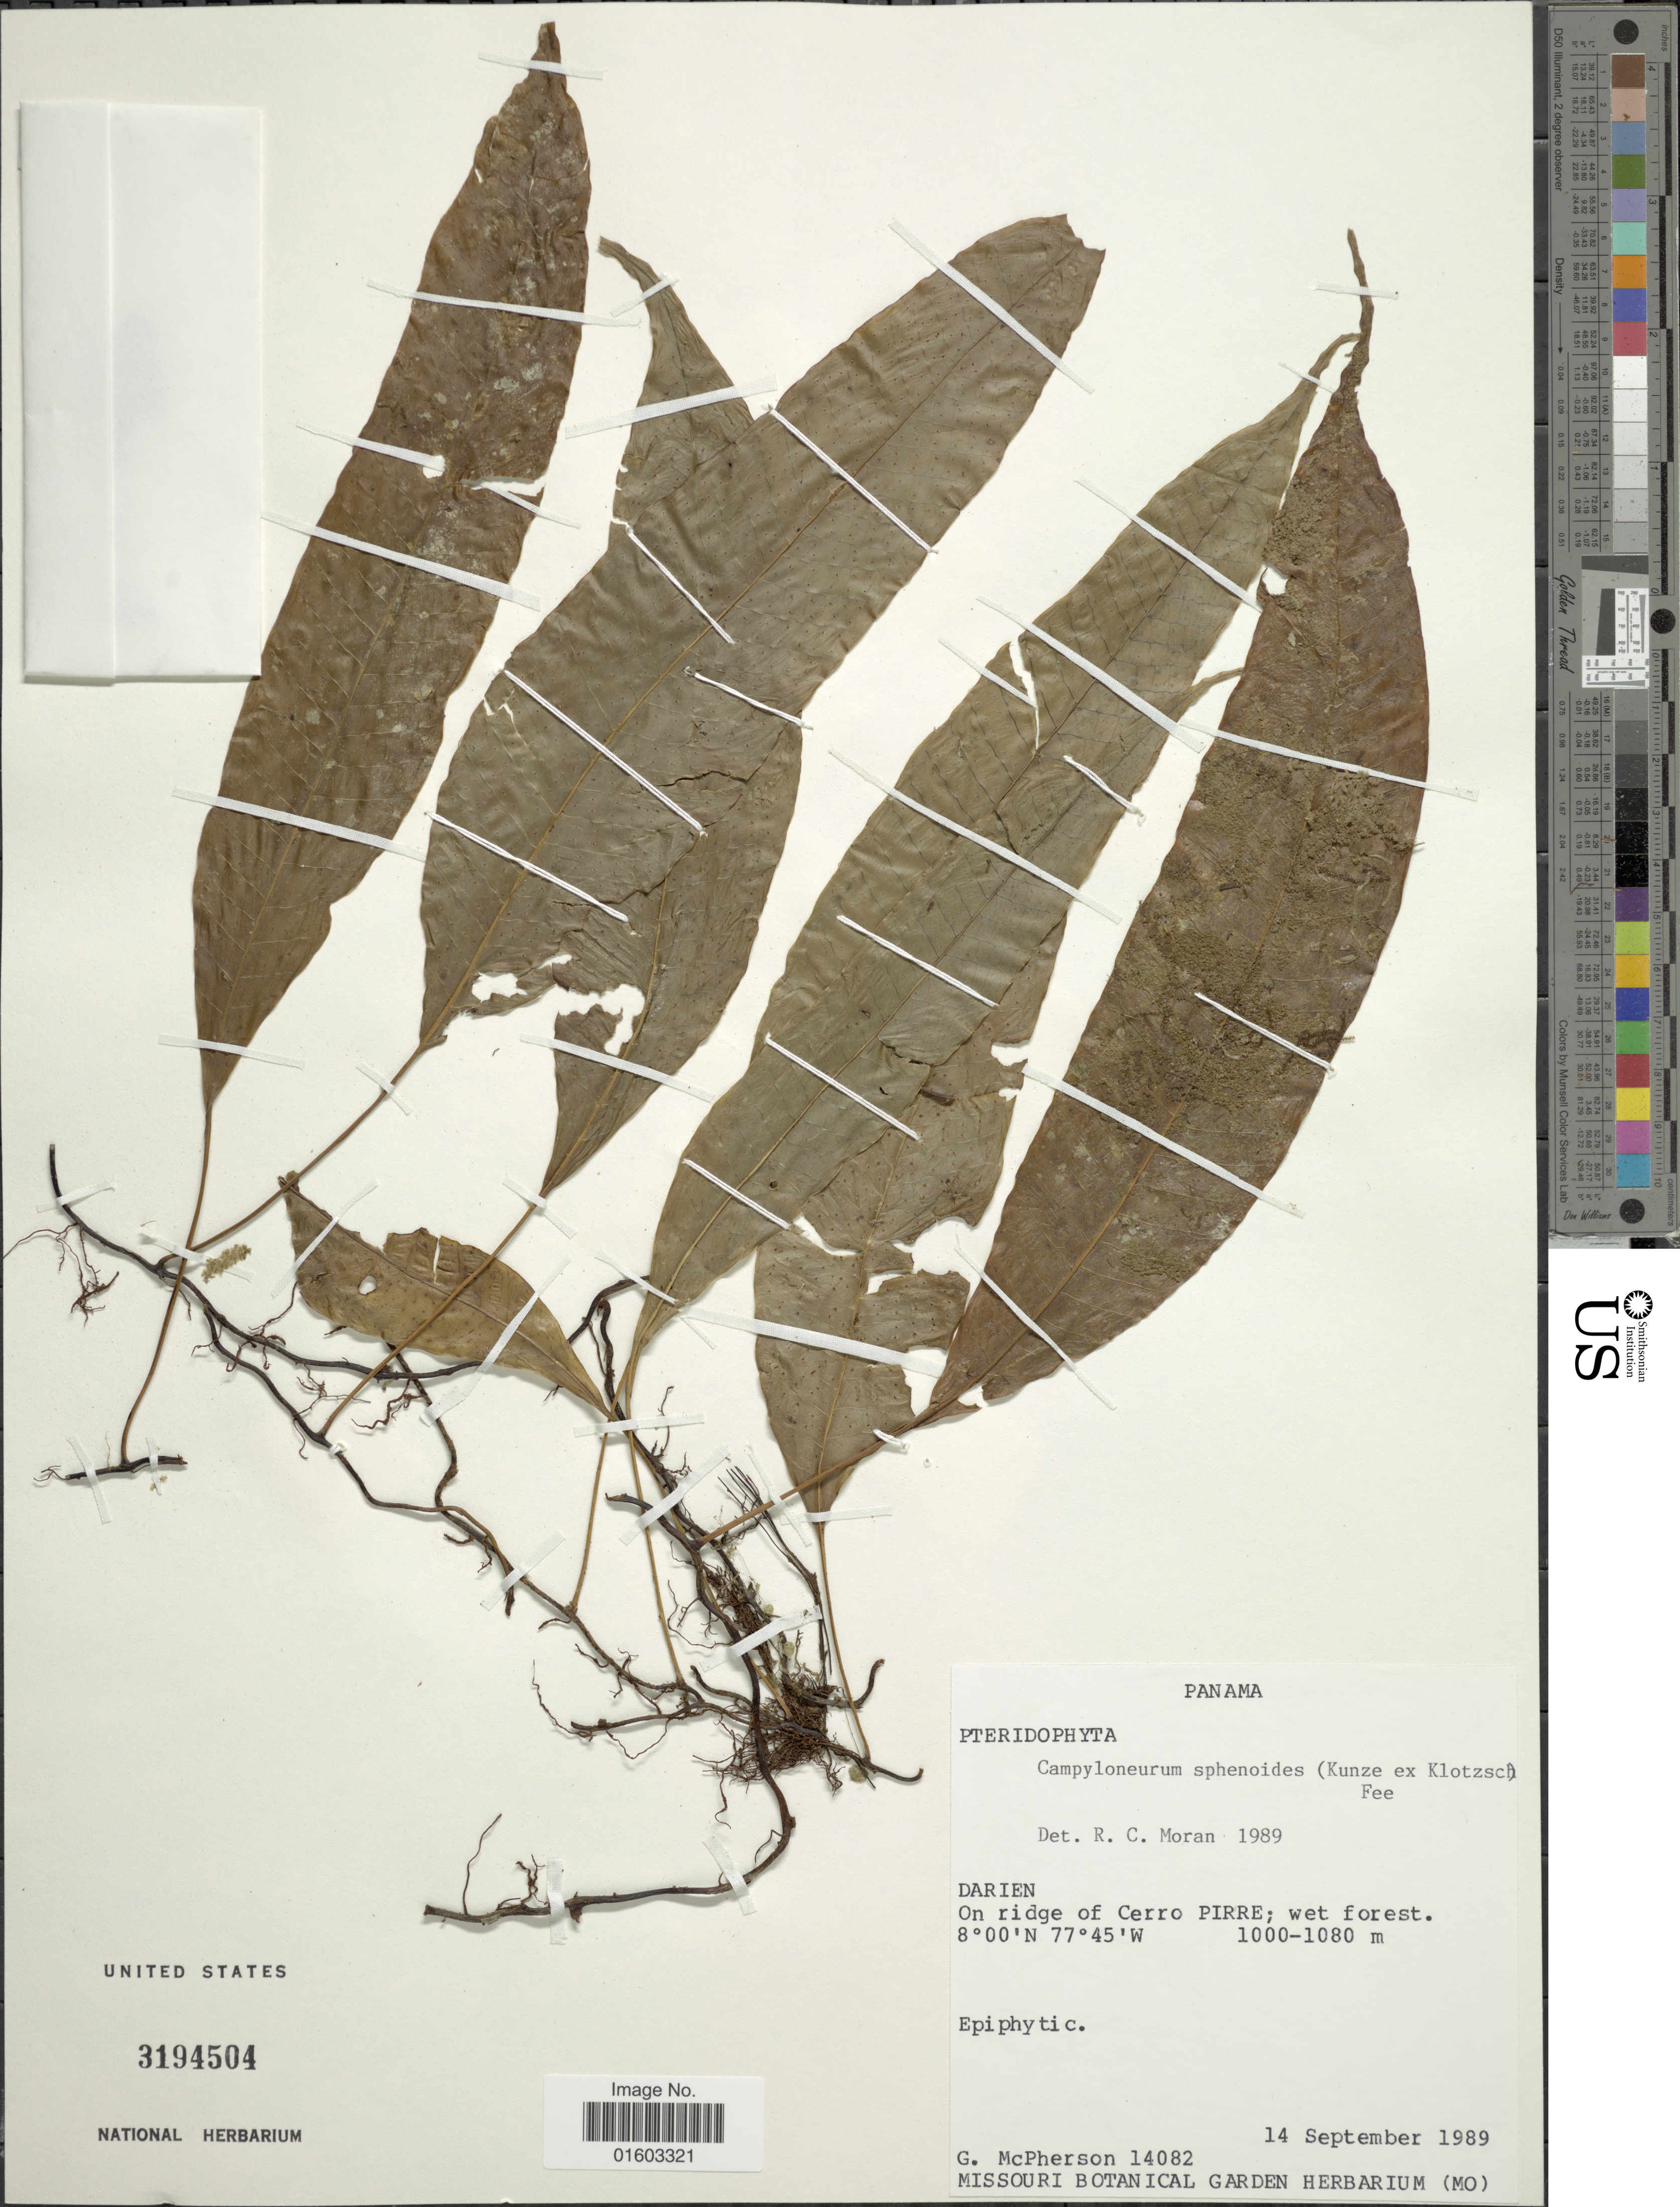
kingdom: Plantae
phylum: Tracheophyta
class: Polypodiopsida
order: Polypodiales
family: Polypodiaceae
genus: Campyloneurum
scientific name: Campyloneurum wercklei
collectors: G. D. McPherson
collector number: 14082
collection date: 1989-09-14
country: Panama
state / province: Darién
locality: On ridge of Cerro Pirre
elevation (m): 1000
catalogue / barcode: US 3194504